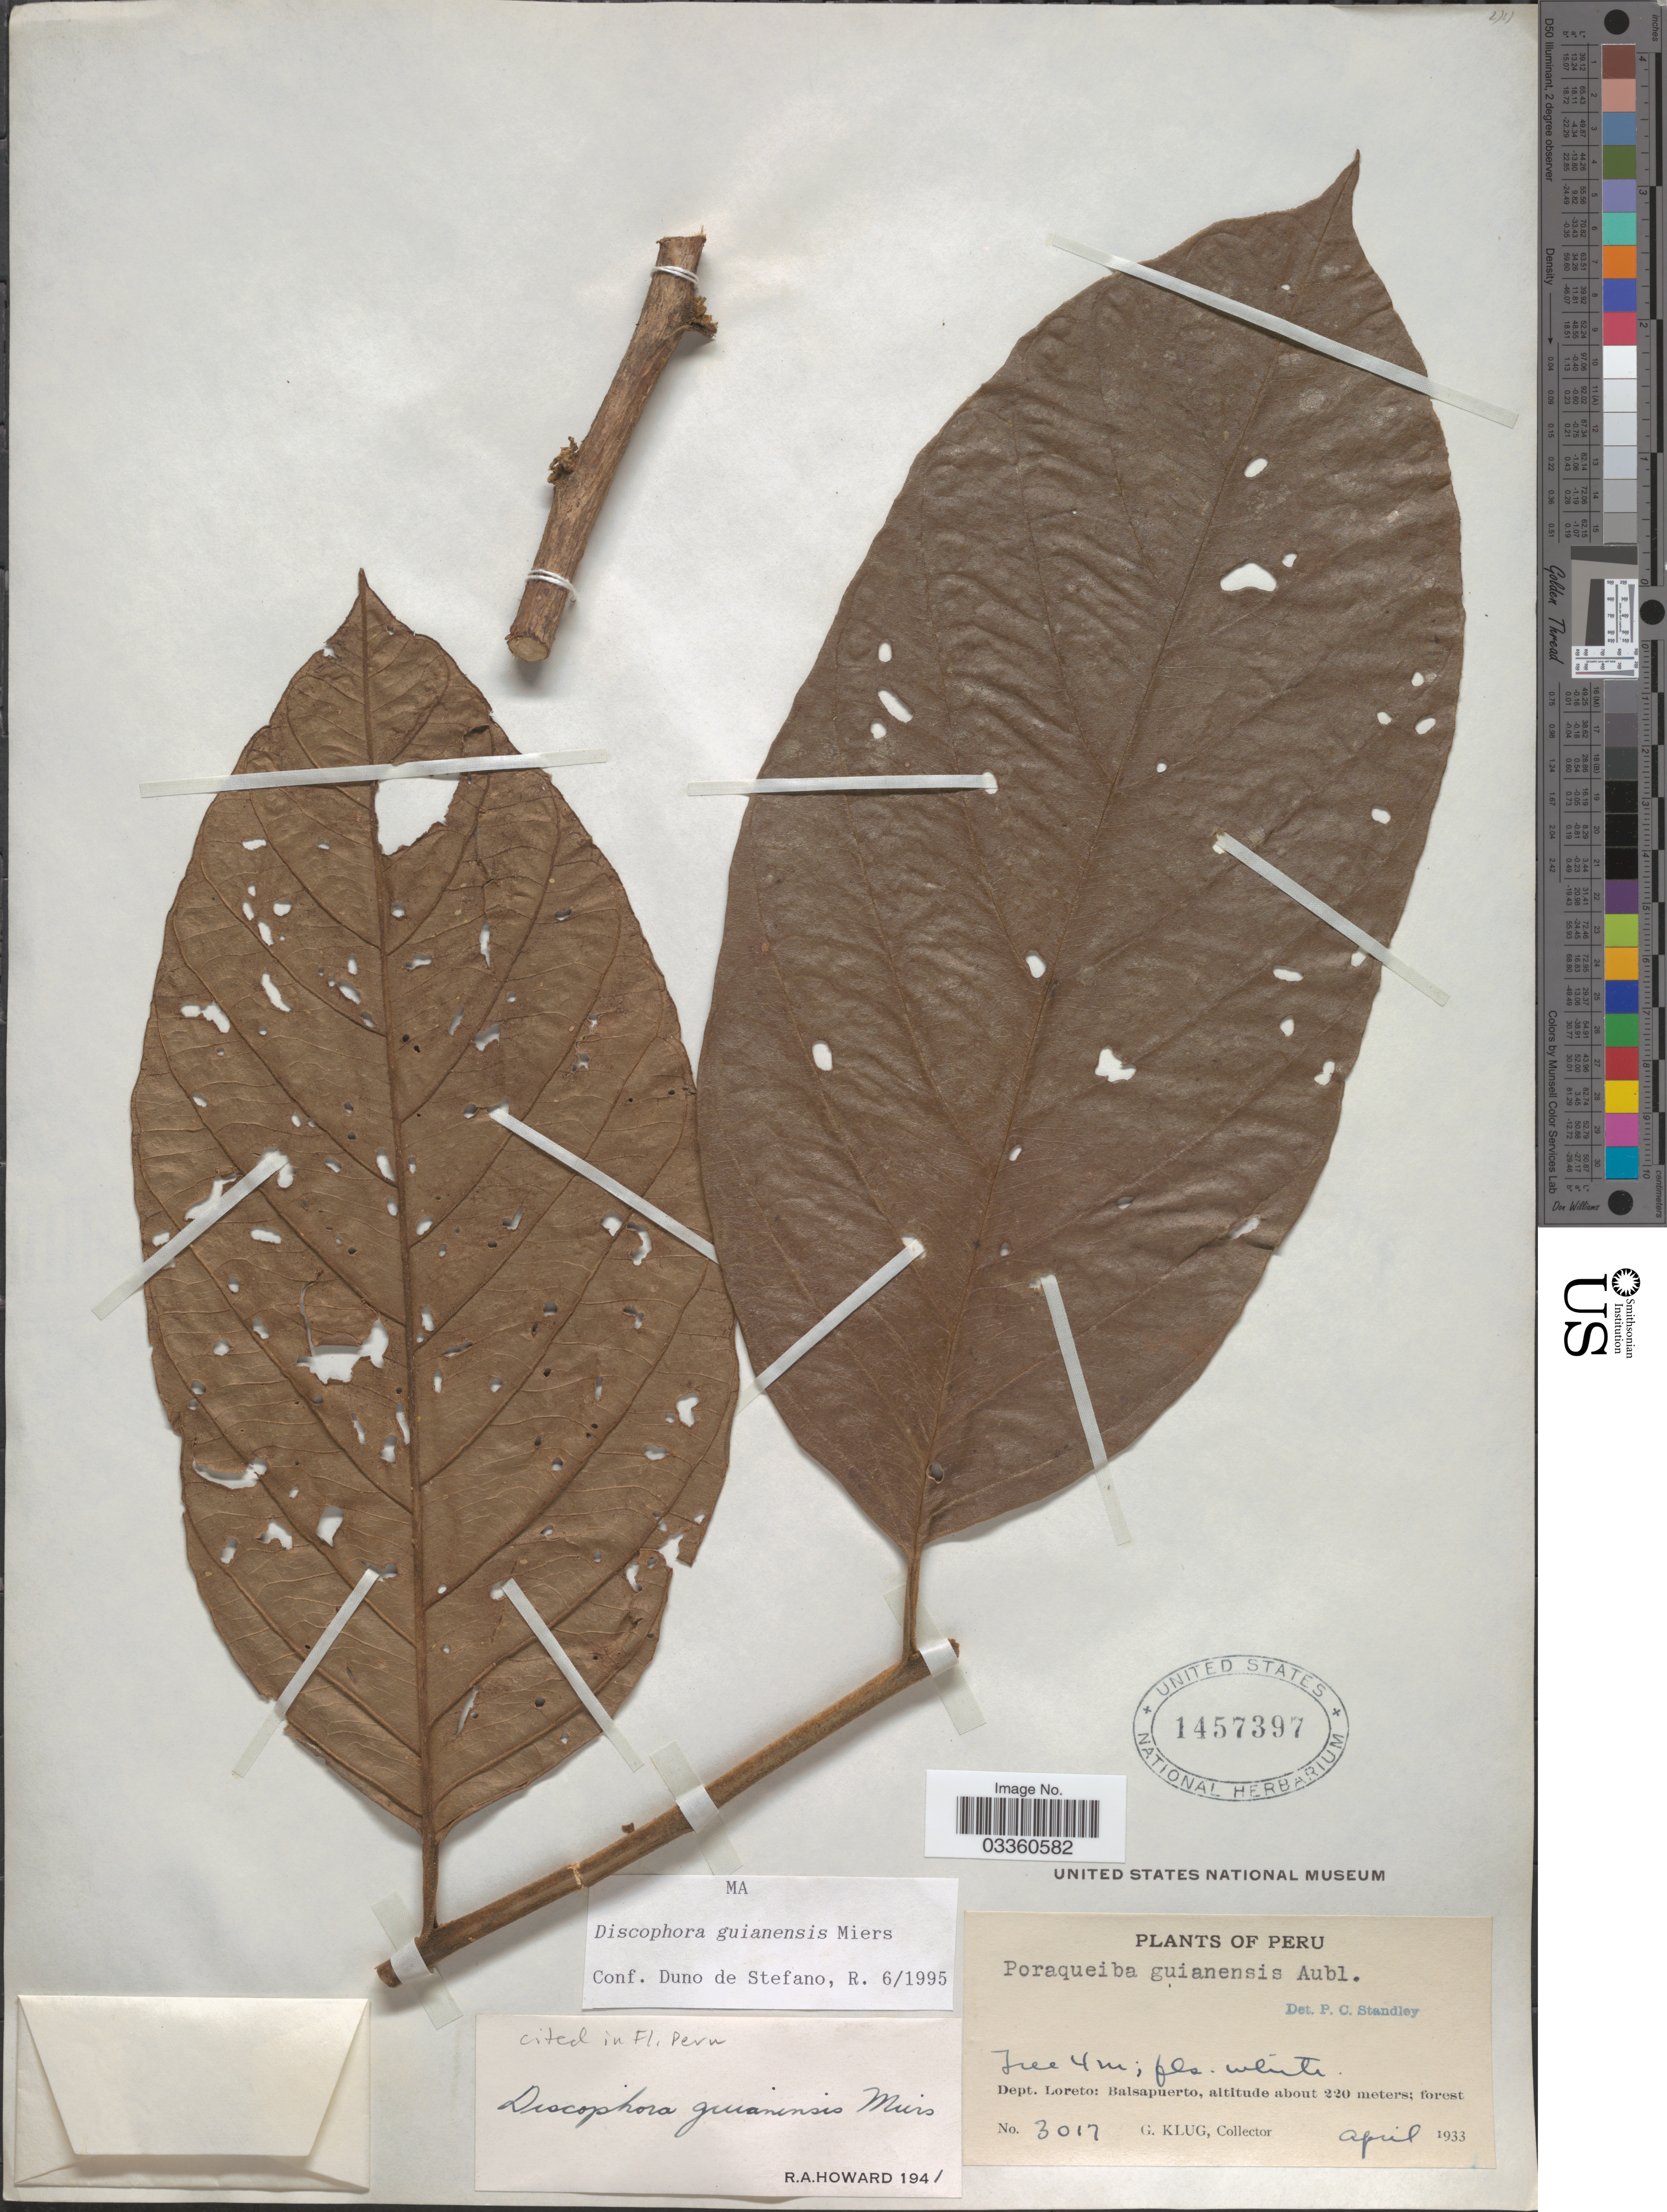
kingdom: Plantae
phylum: Tracheophyta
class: Magnoliopsida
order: Cardiopteridales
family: Stemonuraceae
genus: Discophora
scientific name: Discophora guianensis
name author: Miers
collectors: G. Klug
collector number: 3017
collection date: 1933-04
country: Peru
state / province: Loreto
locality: Dept. Loreto: Balsapuerto.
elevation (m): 220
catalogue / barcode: US 1457397